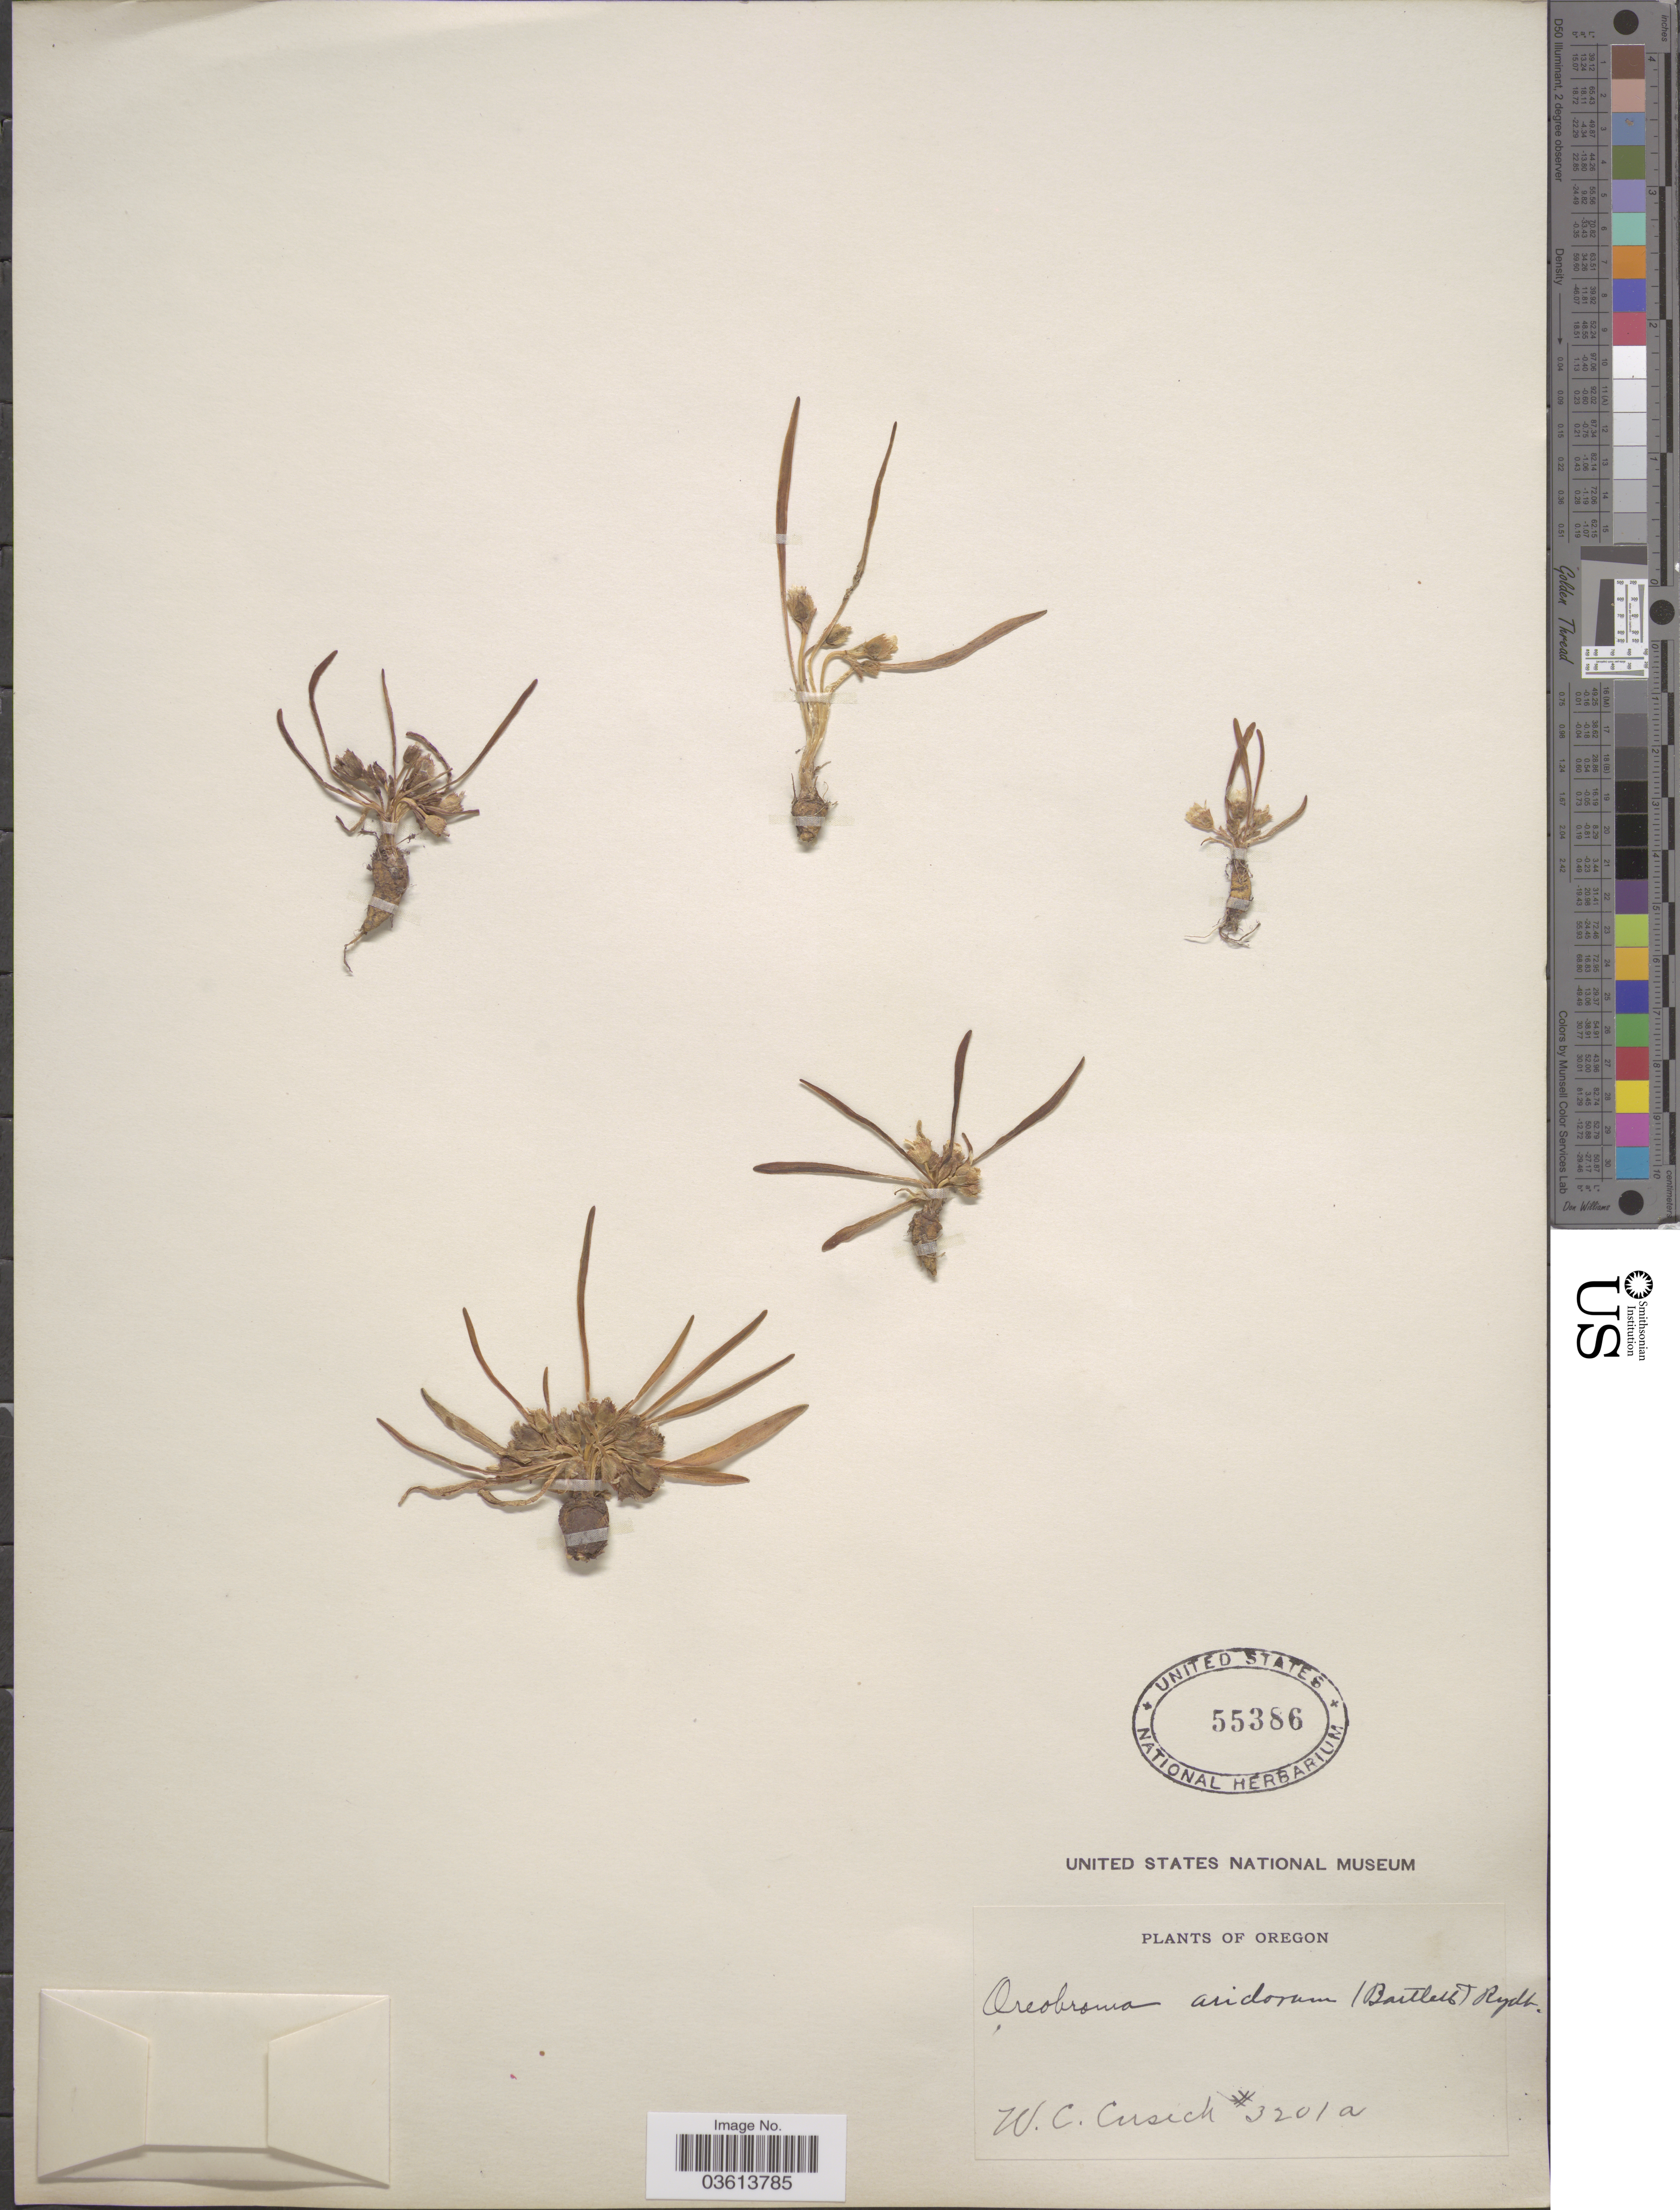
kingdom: Plantae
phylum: Tracheophyta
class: Magnoliopsida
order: Caryophyllales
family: Montiaceae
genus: Lewisia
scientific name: Lewisia pygmaea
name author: (A. Gray) B.L. Rob.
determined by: Chambers, K.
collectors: W. C. Cusick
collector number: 3201a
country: United States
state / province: Oregon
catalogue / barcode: US 55386